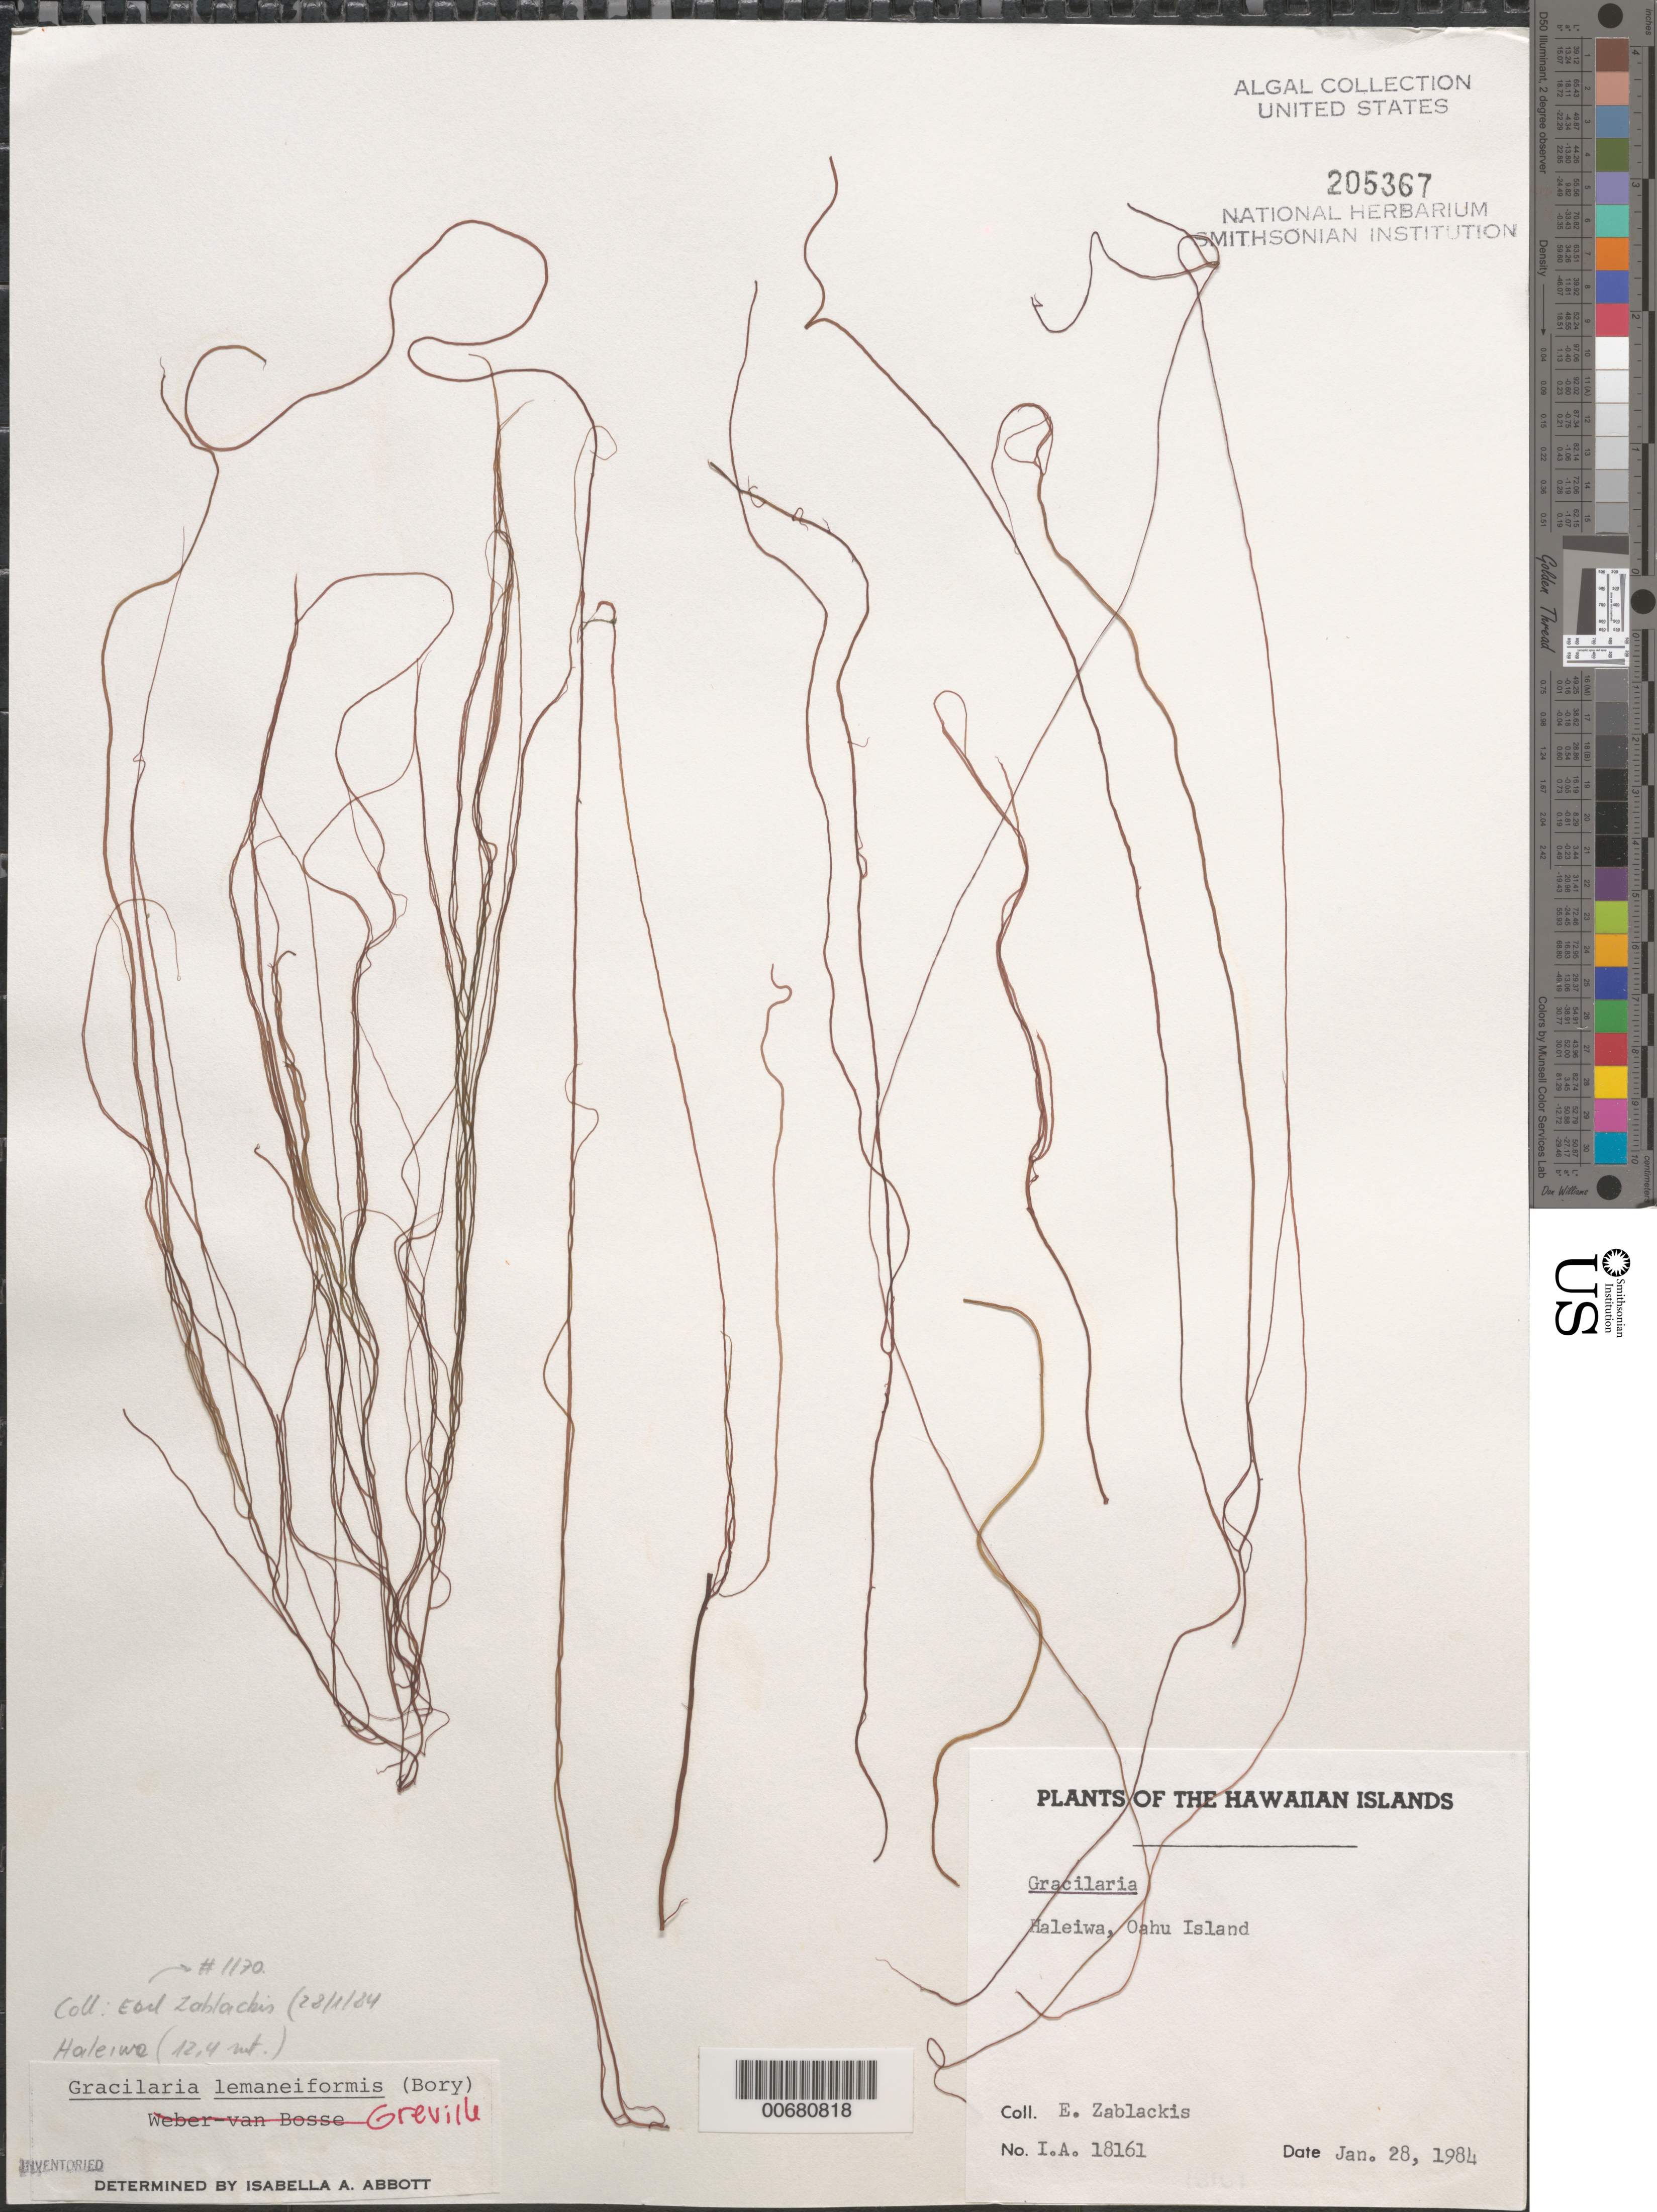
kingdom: Plantae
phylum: Rhodophyta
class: Florideophyceae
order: Gracilariales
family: Gracilariaceae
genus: Gracilariopsis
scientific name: Gracilariopsis lemaneiformis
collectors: E. Zablackis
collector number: IAA 18161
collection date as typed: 28 Jan 1984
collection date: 1984-01-28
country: United States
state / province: Hawaii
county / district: Honolulu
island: Oahu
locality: Haleiwa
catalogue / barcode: US 205367